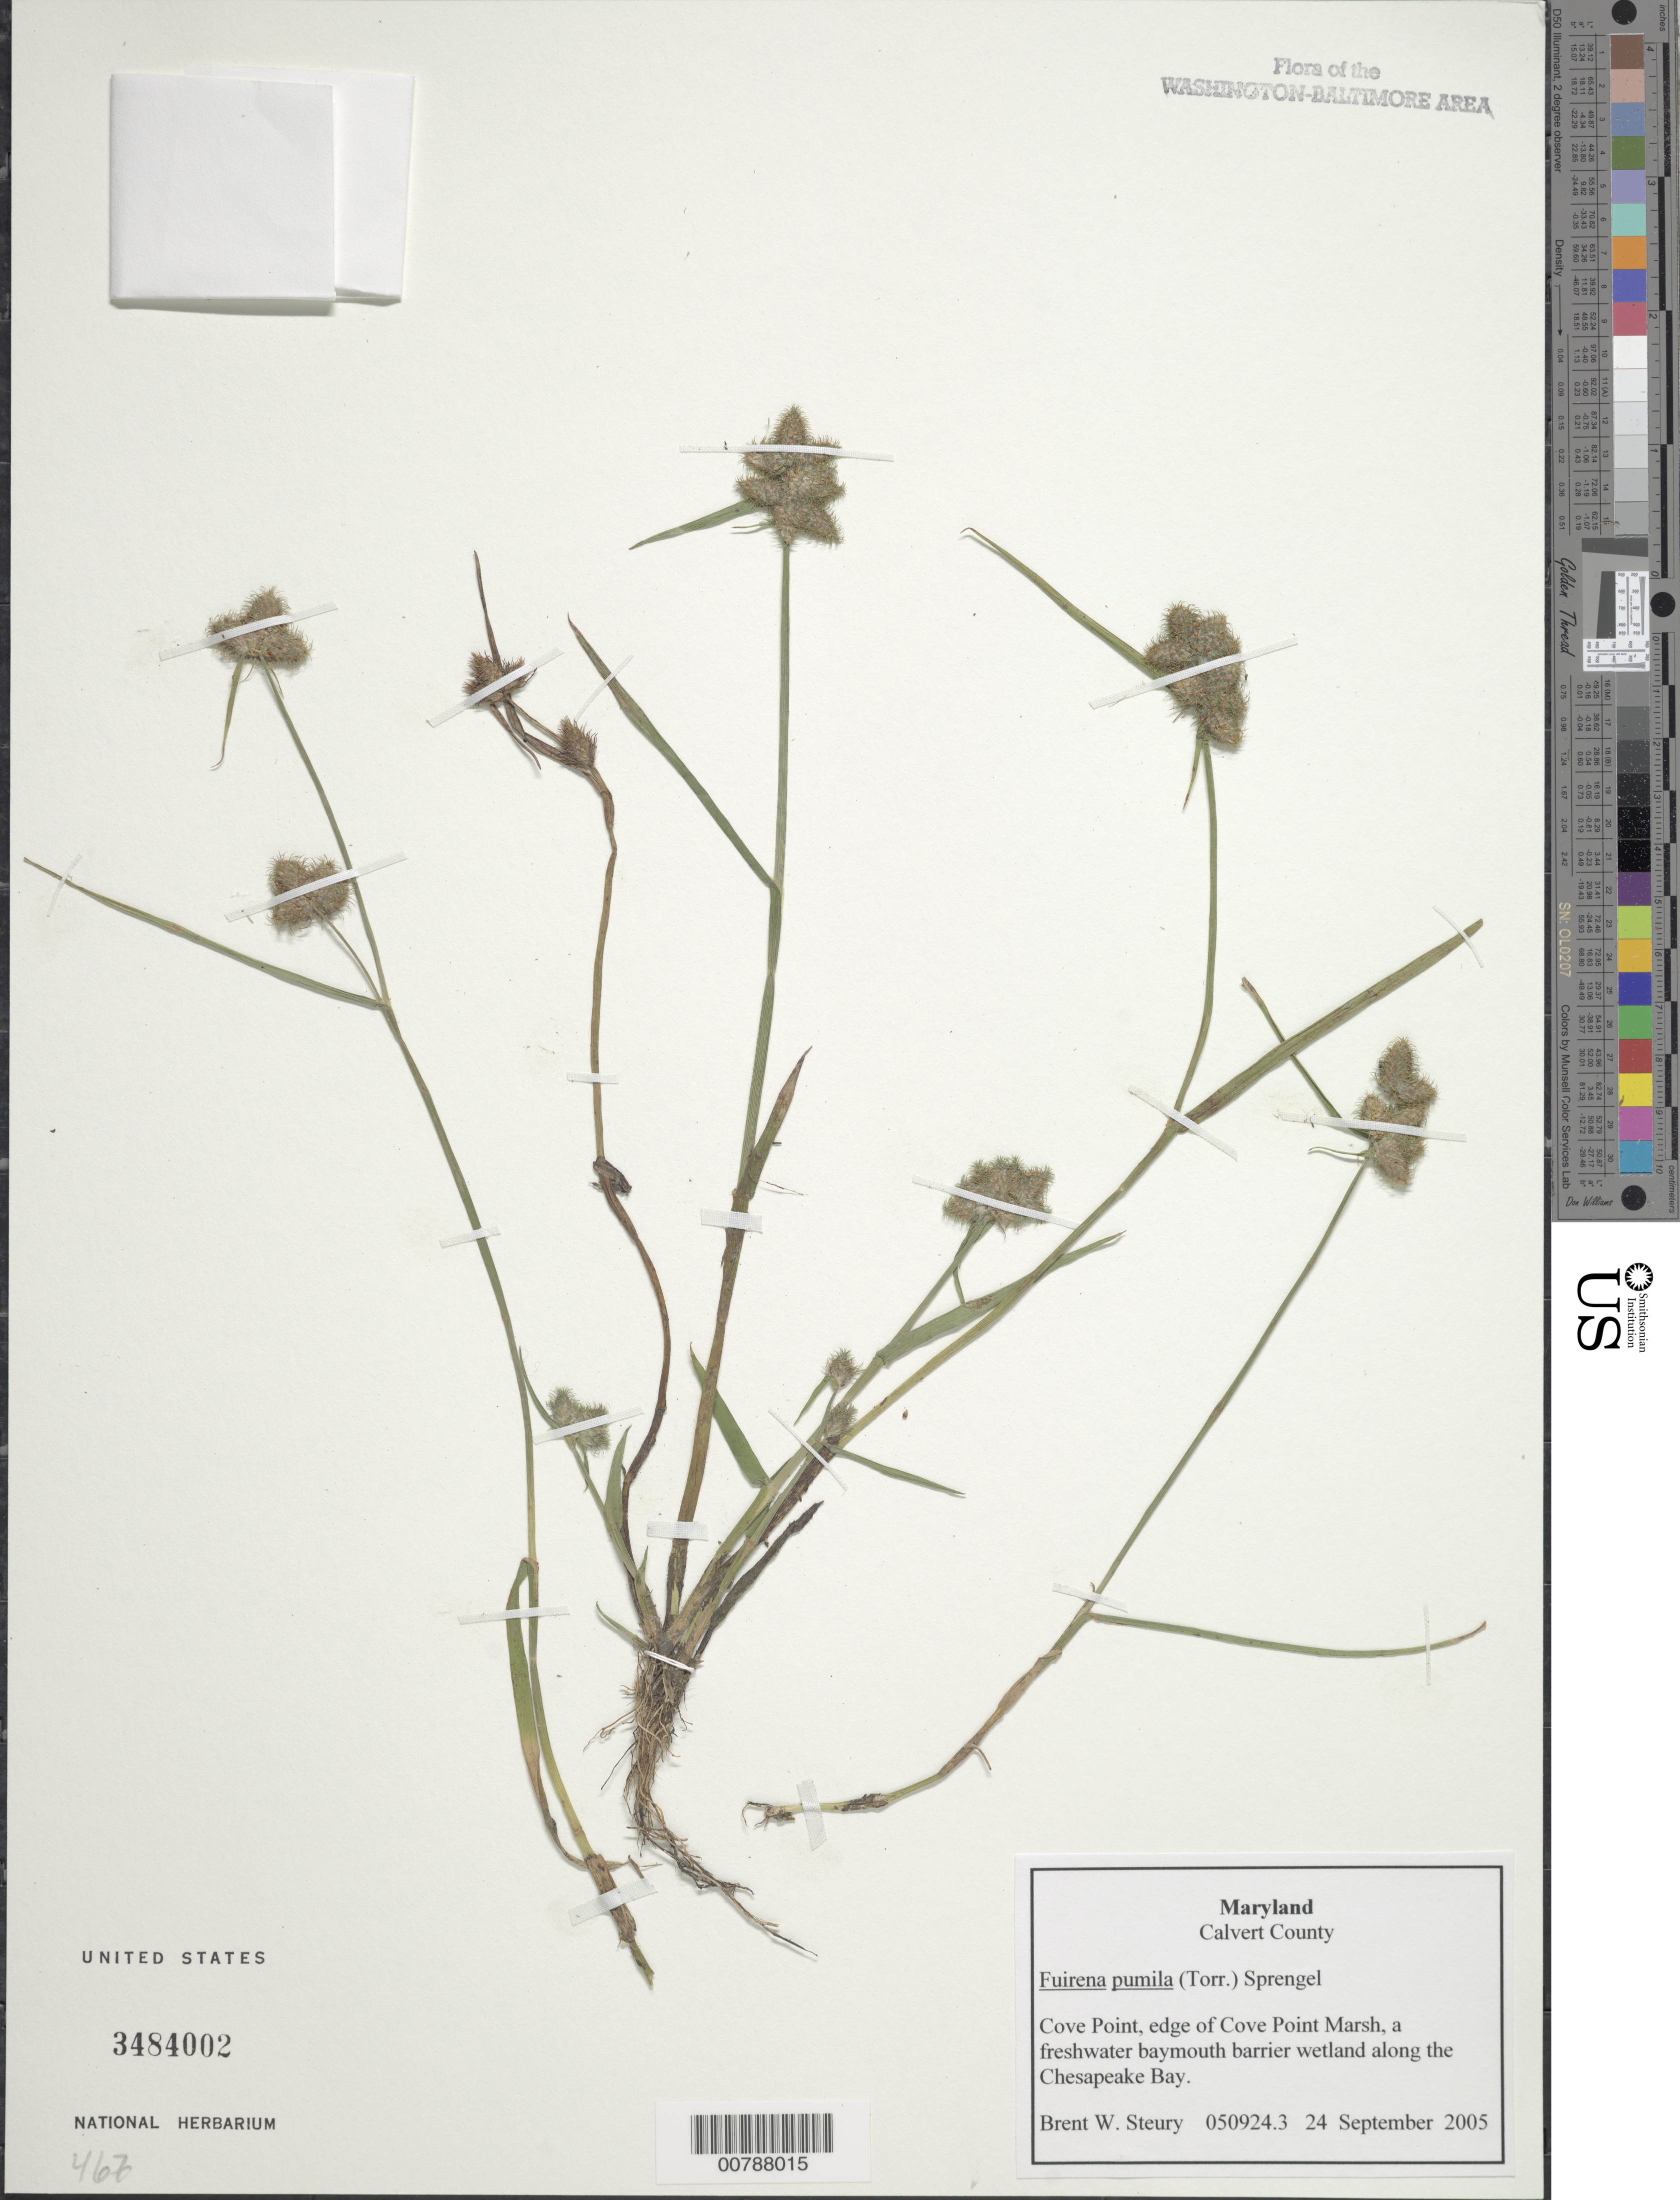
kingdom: Plantae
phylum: Tracheophyta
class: Liliopsida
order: Poales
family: Cyperaceae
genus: Fuirena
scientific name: Fuirena pumila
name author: (Torr.) Spreng.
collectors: B. Steury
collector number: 050924.3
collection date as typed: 24 September 2005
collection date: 2005-09-24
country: United States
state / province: Maryland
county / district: Calvert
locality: Cove Point, edge of Cove Point Marsh, along the Chesapeake Bay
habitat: Freshwater baymouth barrier wetland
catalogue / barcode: US 3484002